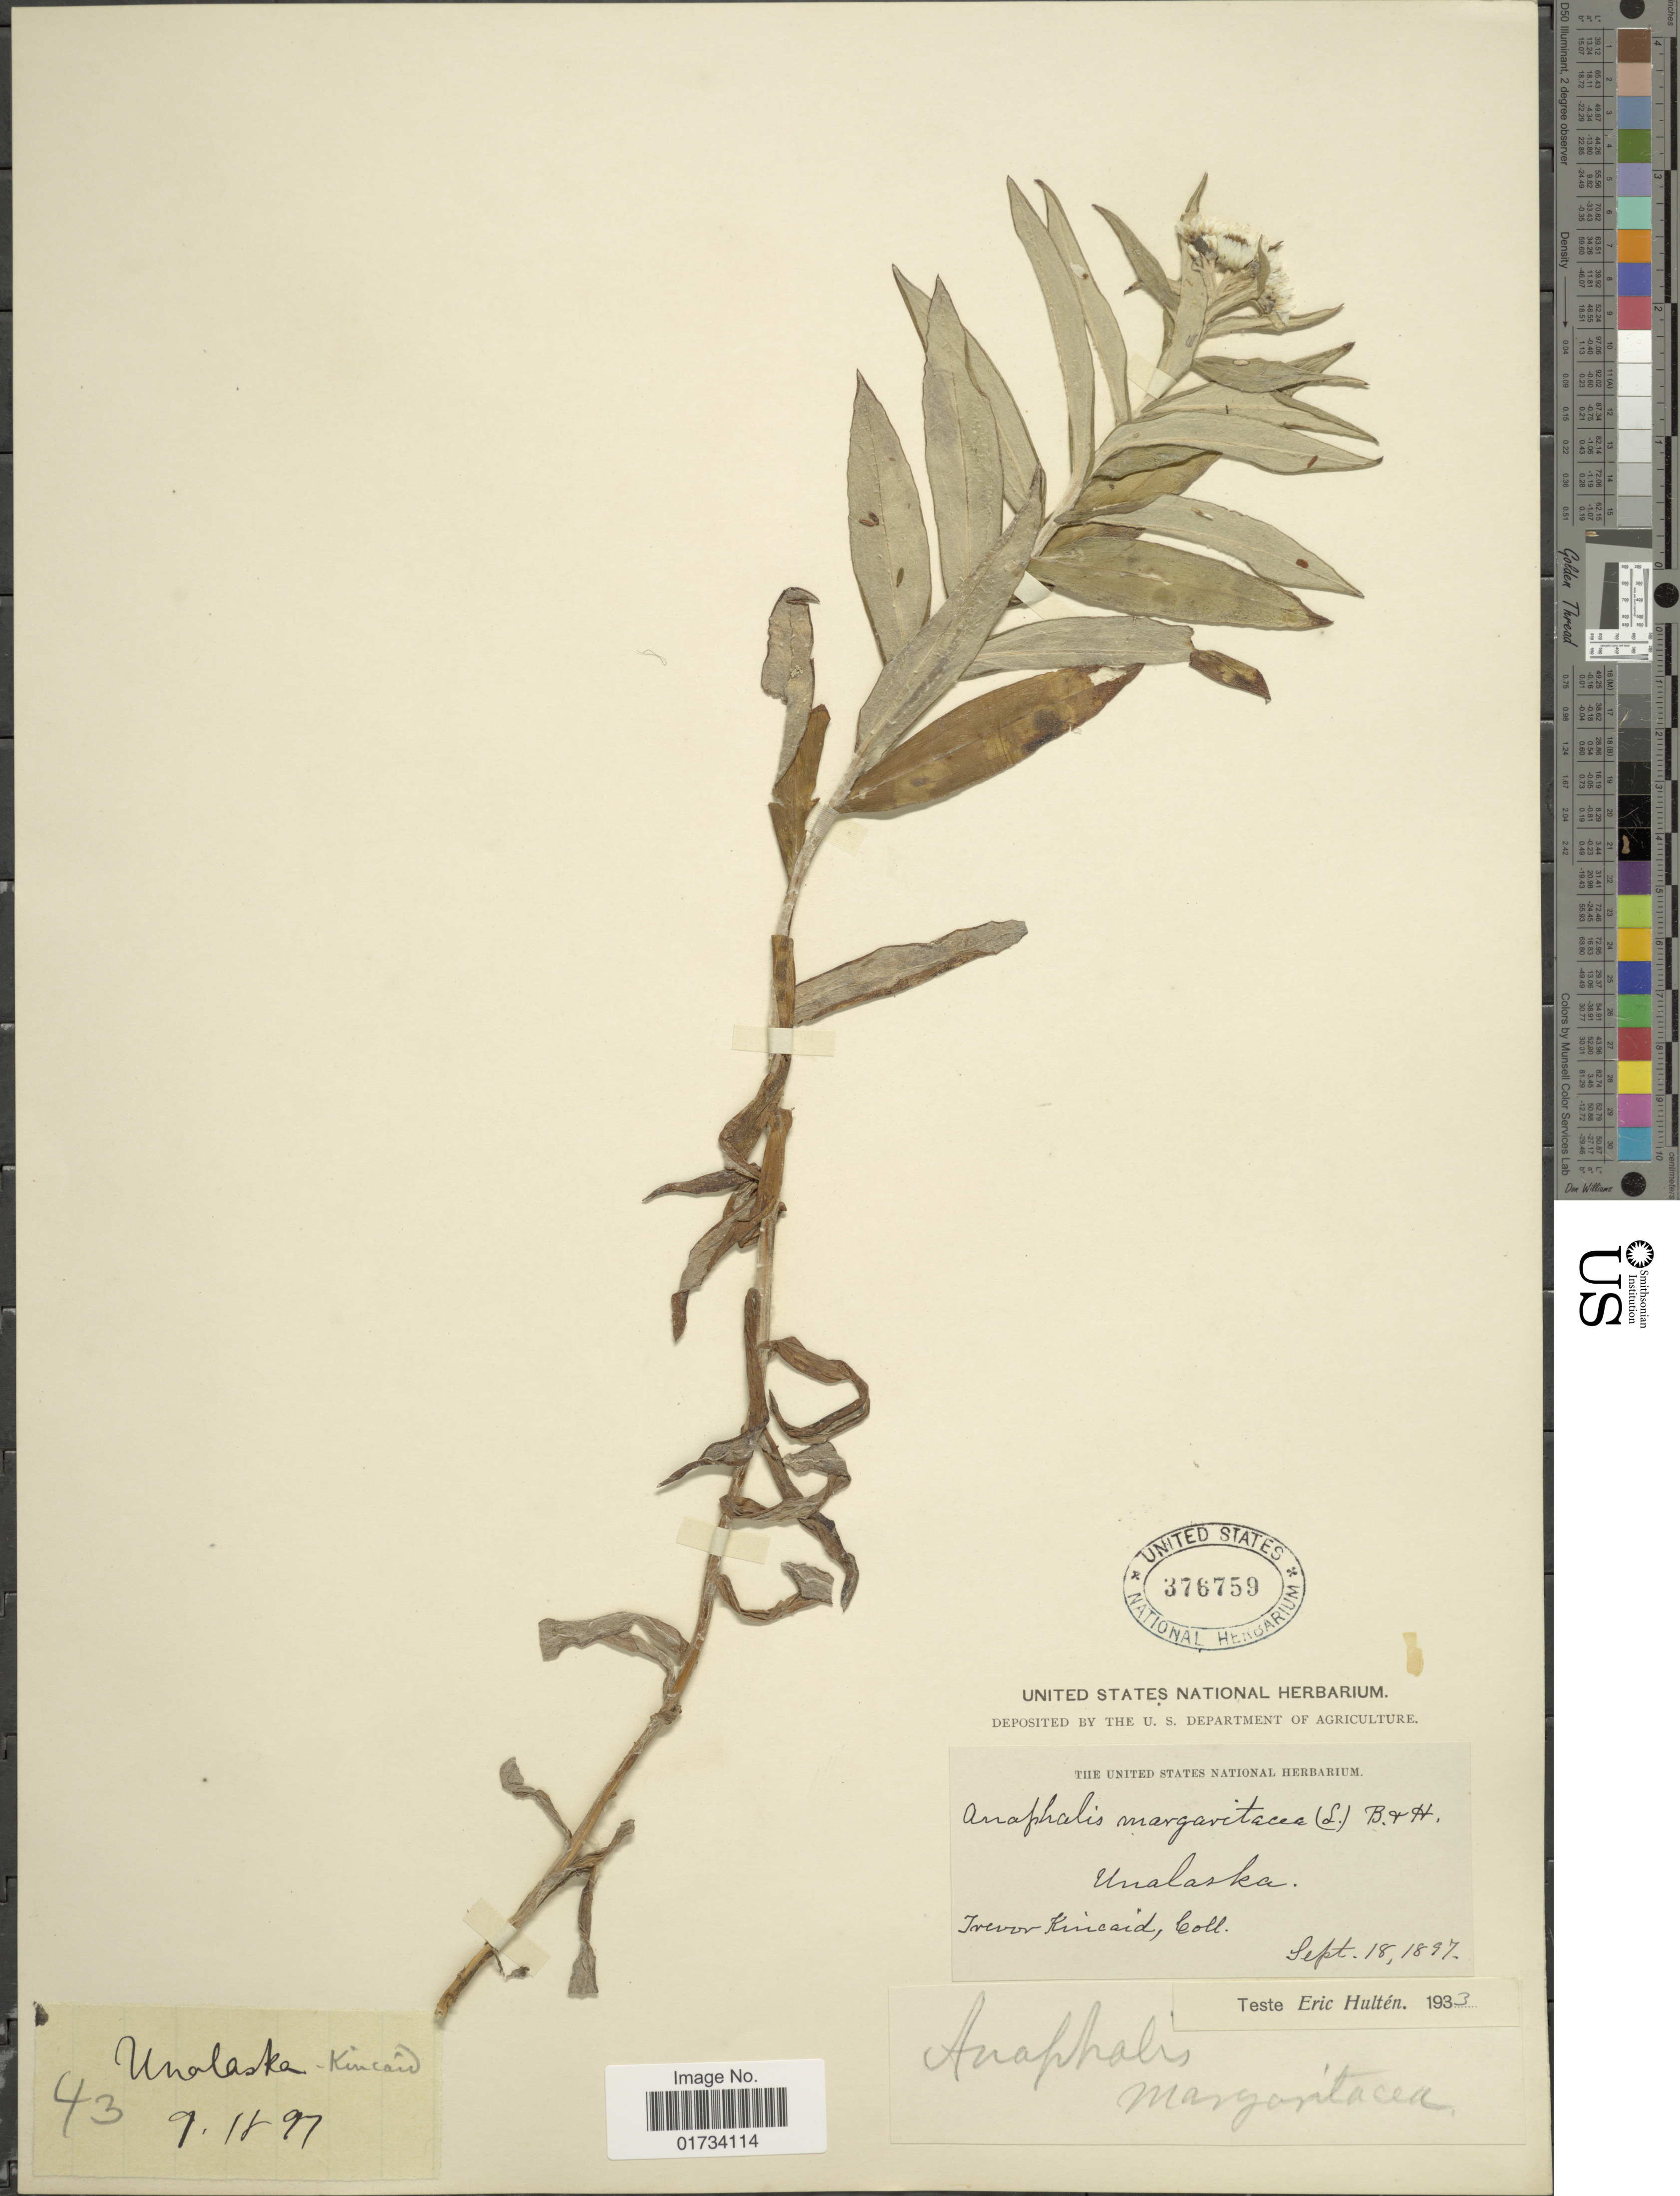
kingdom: Plantae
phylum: Tracheophyta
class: Magnoliopsida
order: Asterales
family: Asteraceae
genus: Anaphalis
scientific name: Anaphalis margaritacea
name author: (L.) Benth. & Hook. f.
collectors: T. C. Kincaid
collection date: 1897-09-18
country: United States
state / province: Alaska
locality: Unalaska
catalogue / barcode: US 376759